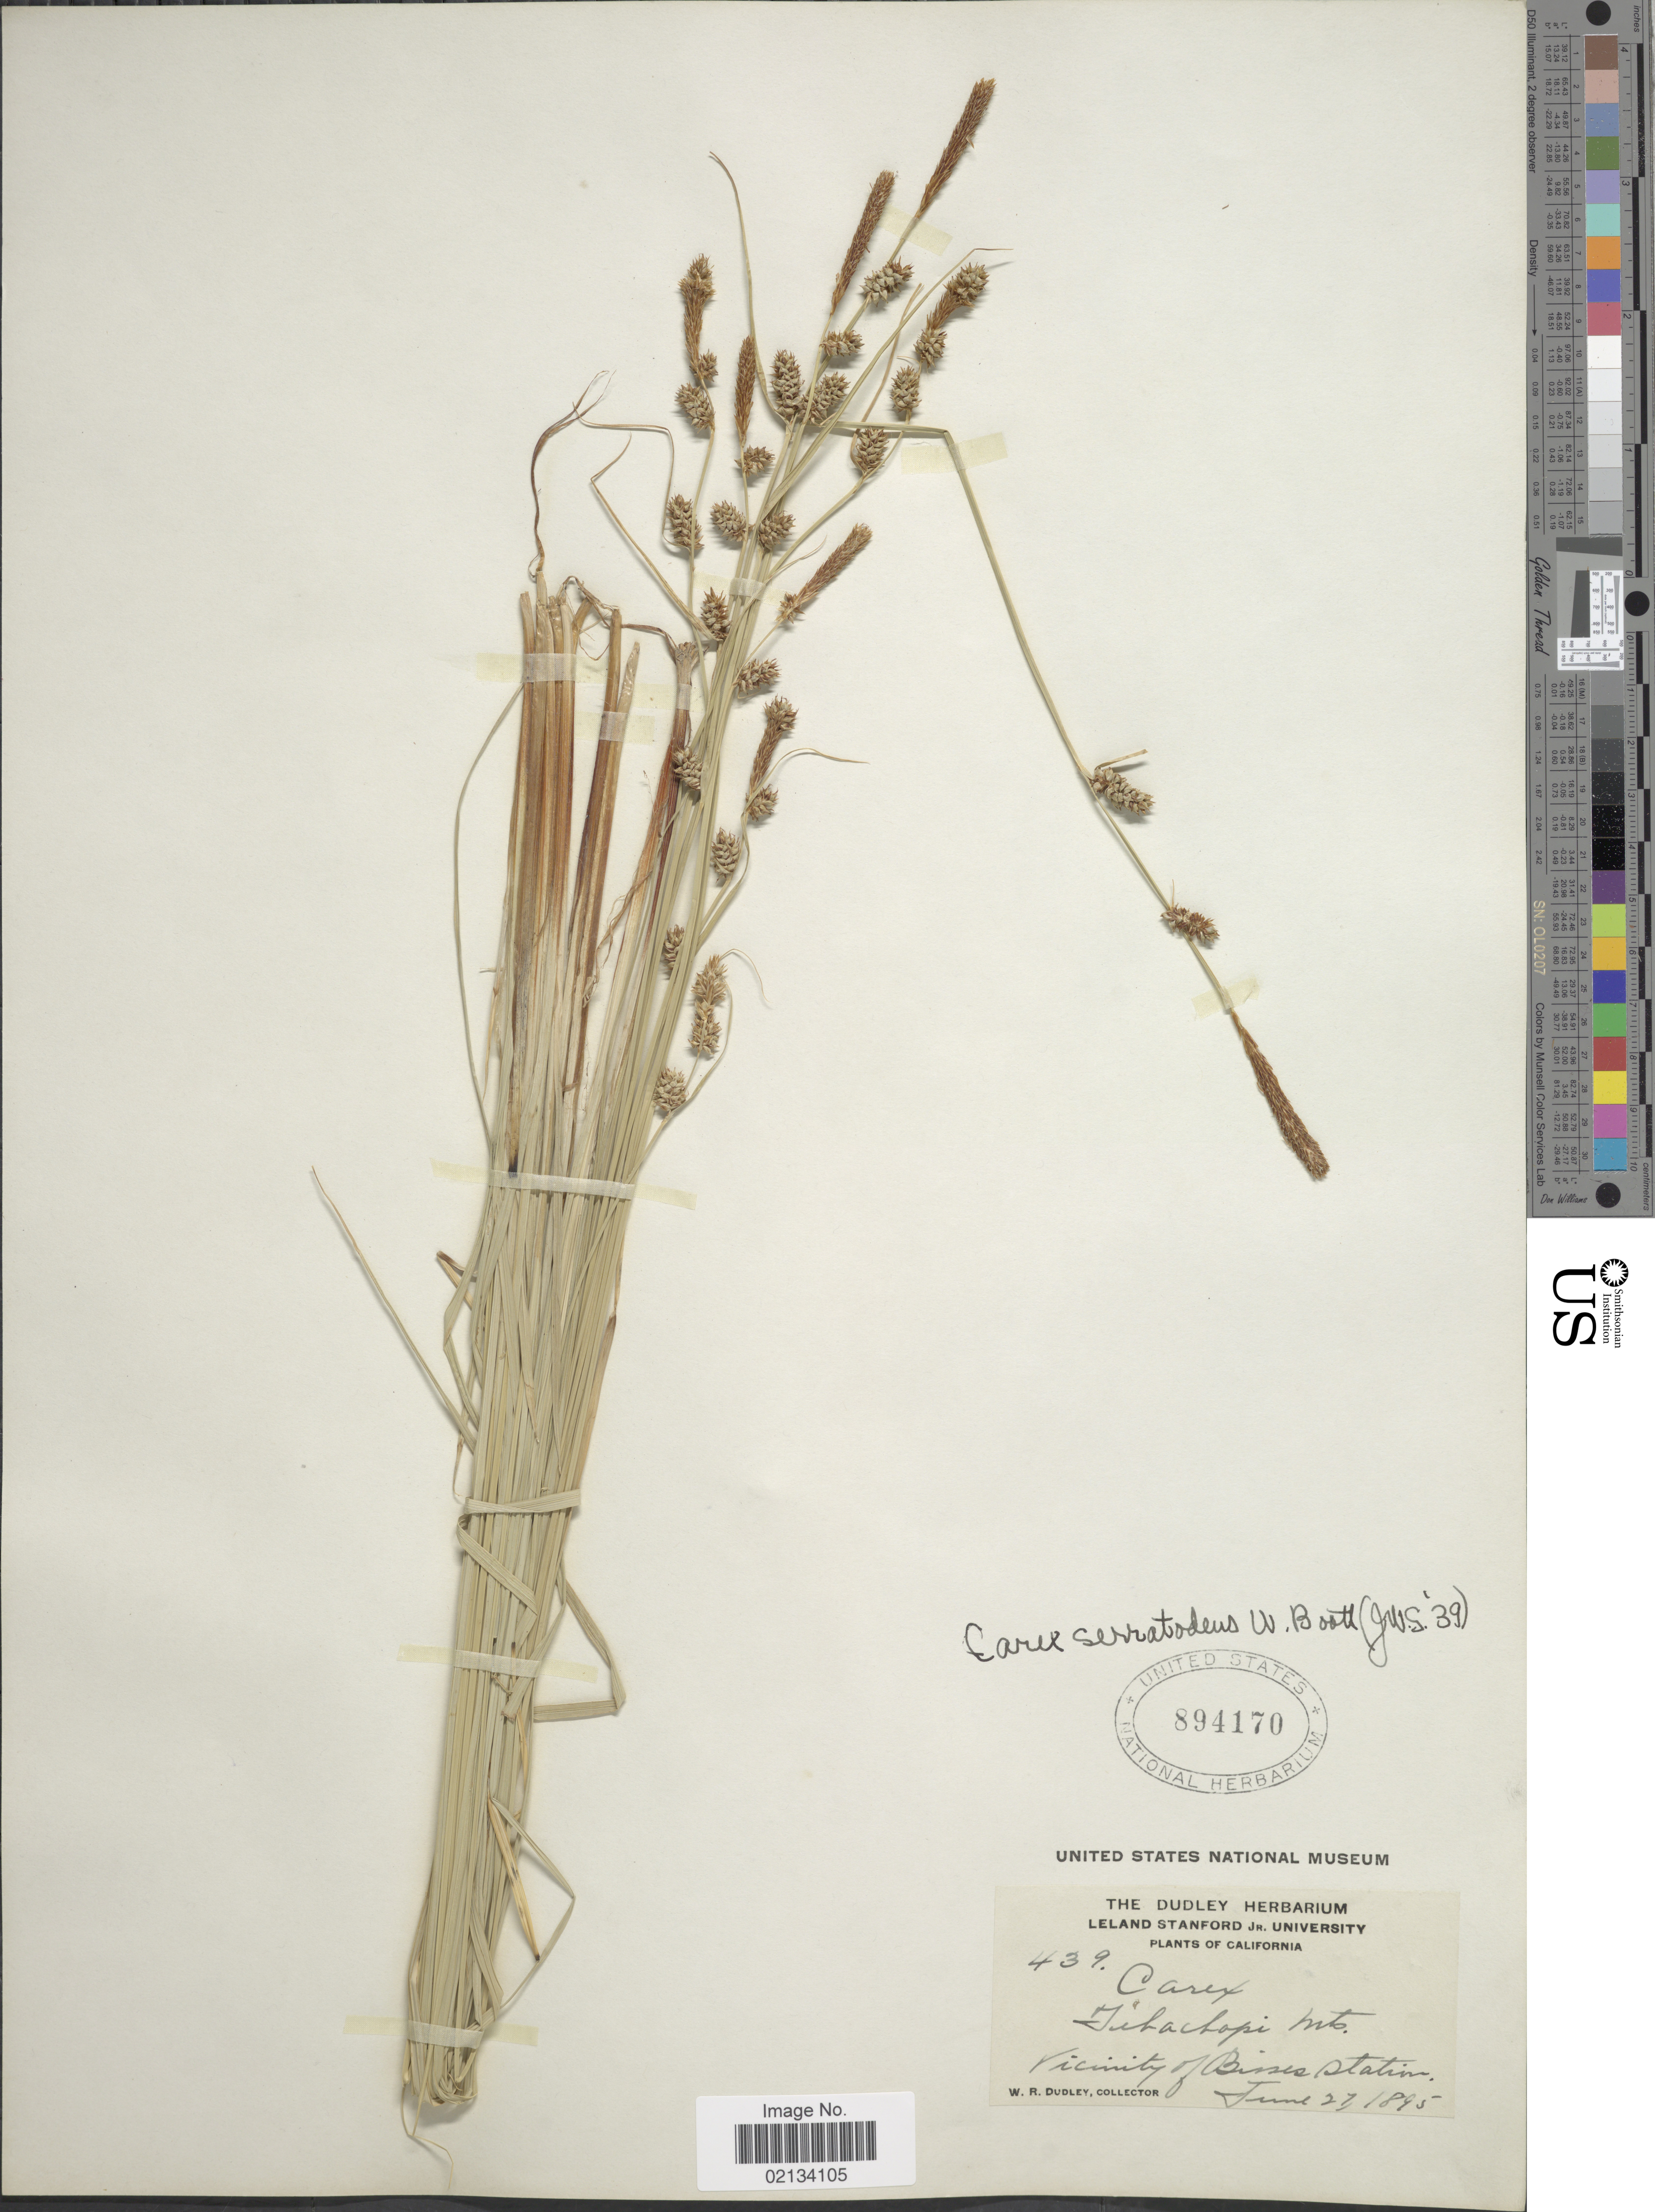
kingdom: Plantae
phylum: Tracheophyta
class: Liliopsida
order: Poales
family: Cyperaceae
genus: Carex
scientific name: Carex serratodens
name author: W. Boott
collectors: W. Dudley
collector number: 439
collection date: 1895-06-27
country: United States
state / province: California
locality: Tehachapi Mountains, Vicinity of Bisses Station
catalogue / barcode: US 894170